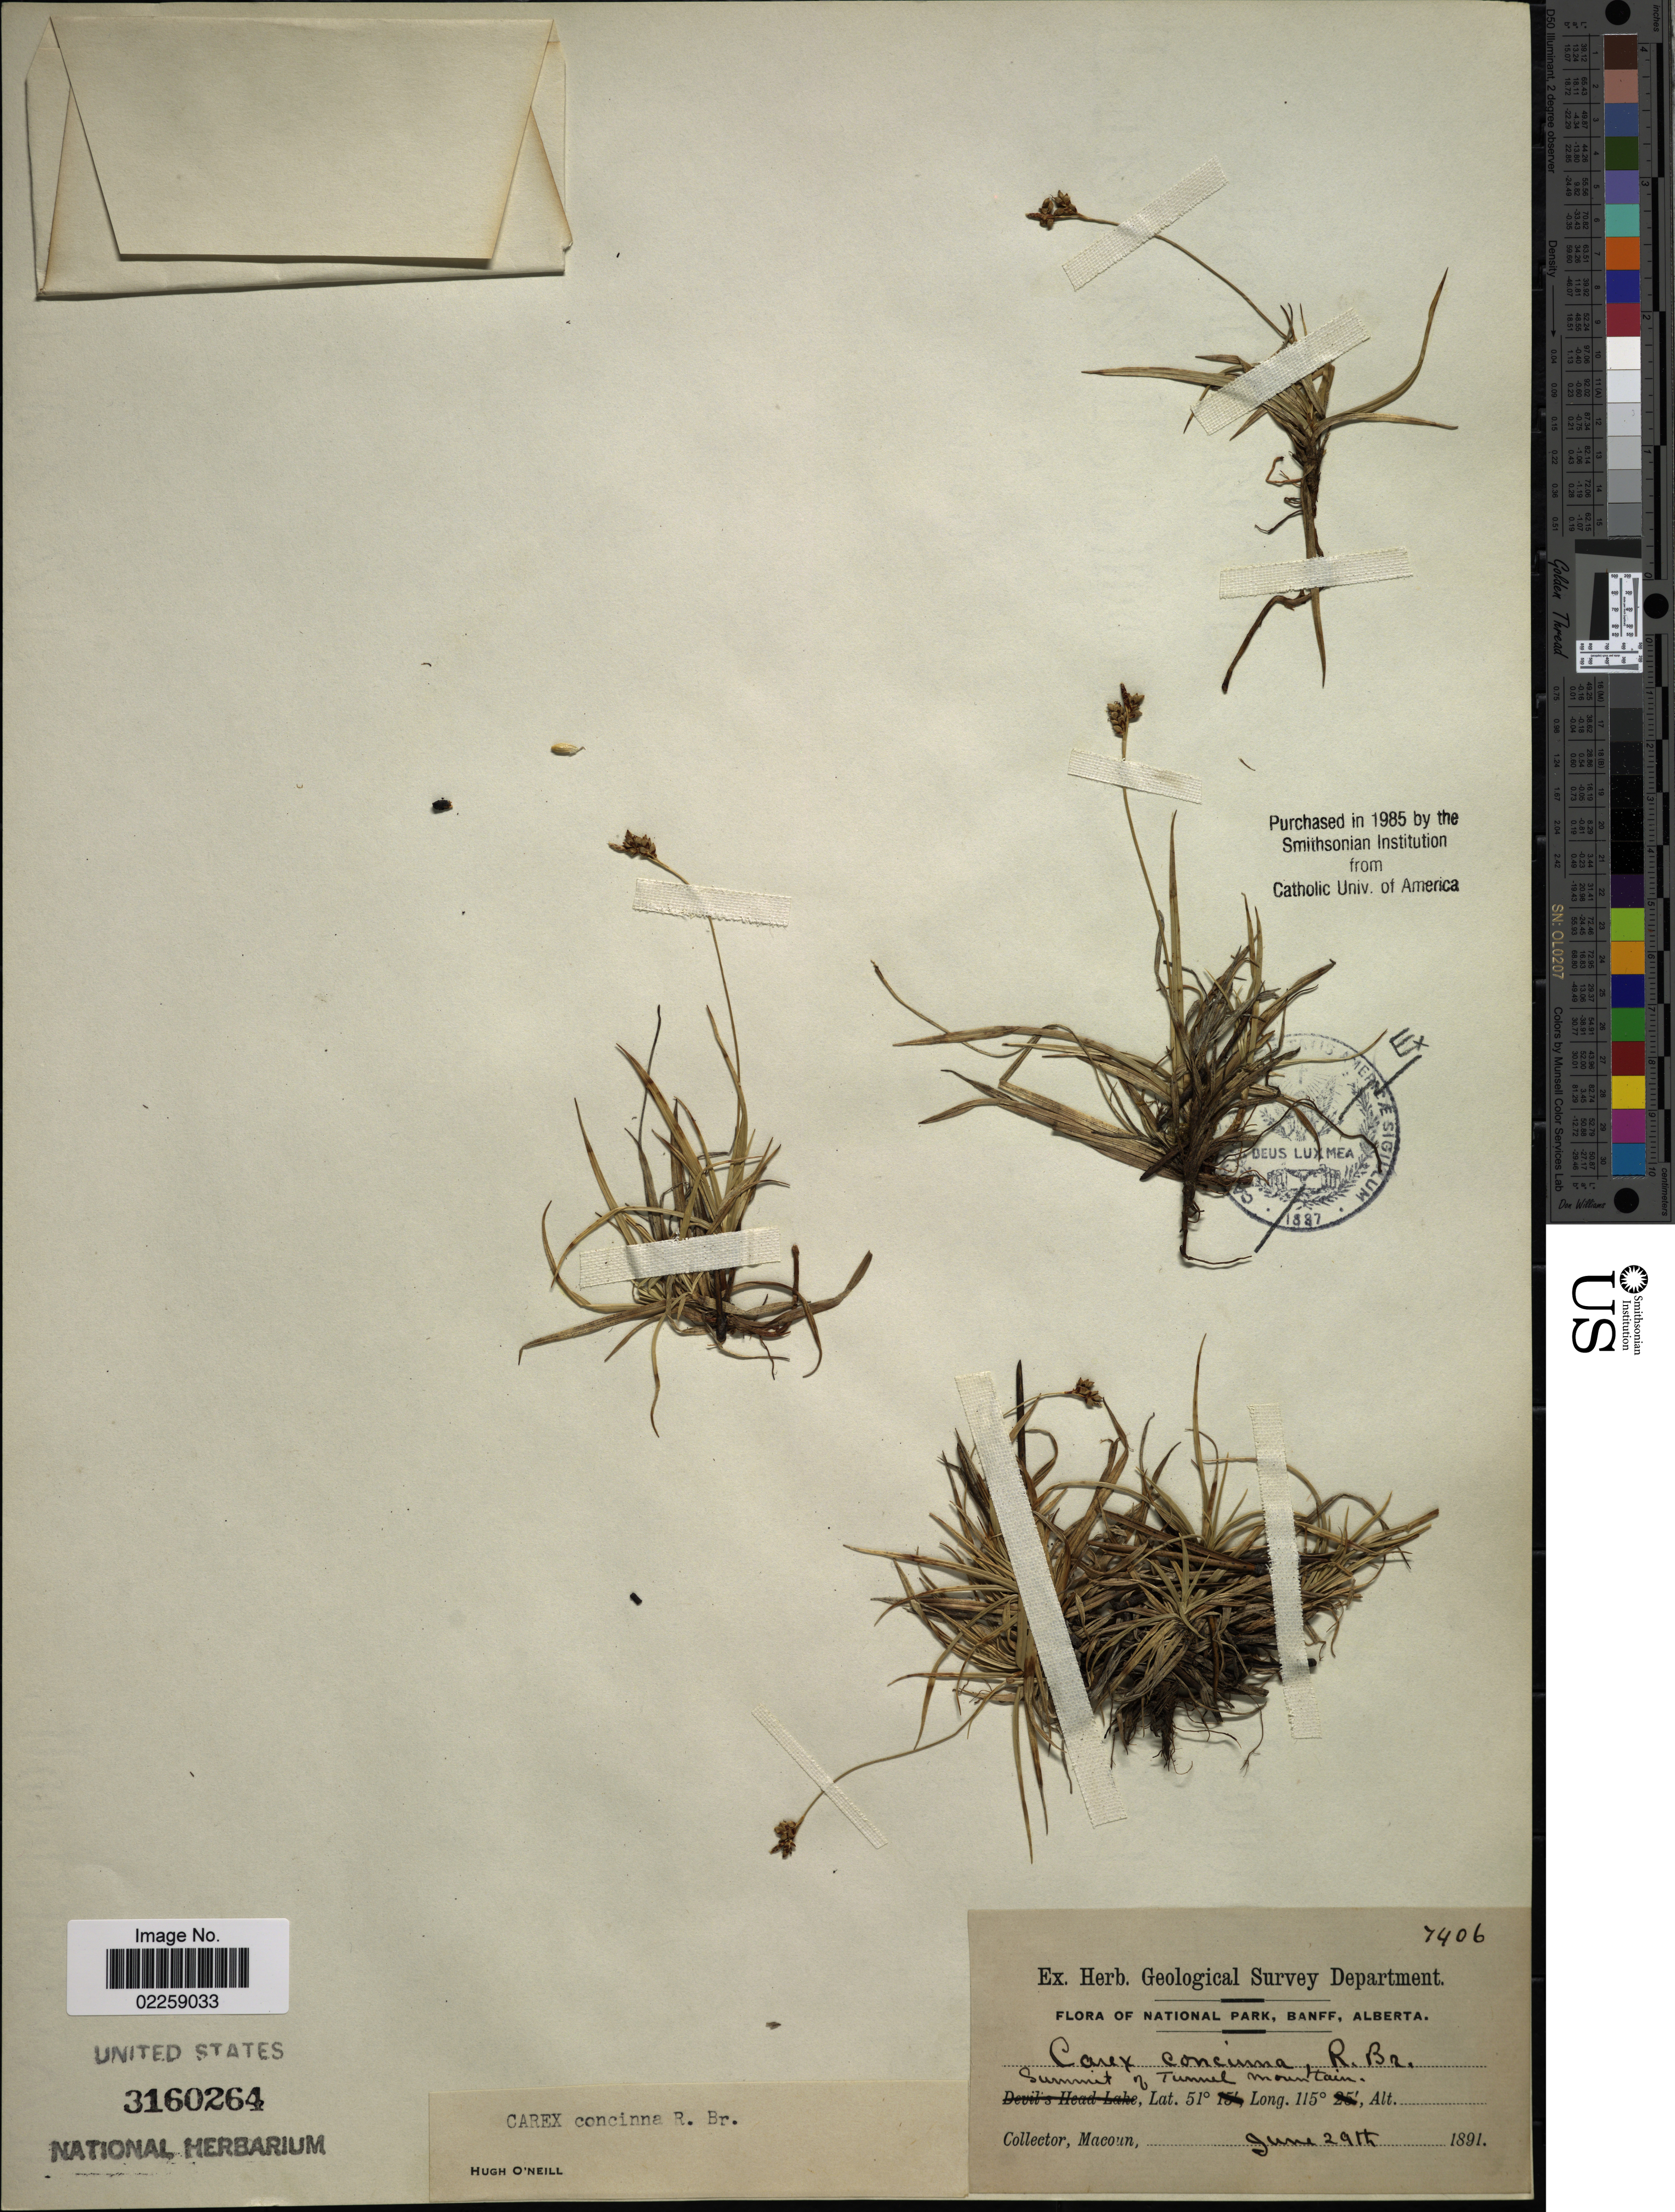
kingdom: Plantae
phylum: Tracheophyta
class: Liliopsida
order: Poales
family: Cyperaceae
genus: Carex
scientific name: Carex concinna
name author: R. Br.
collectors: -- Macoun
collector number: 7406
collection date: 1891-06-29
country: Canada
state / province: Alberta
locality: National Park, Banff, Alberta. Summit of Tunnel Mountain.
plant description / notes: No precise locality correction needed. Filled Banff into Town field.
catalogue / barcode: US 3160264